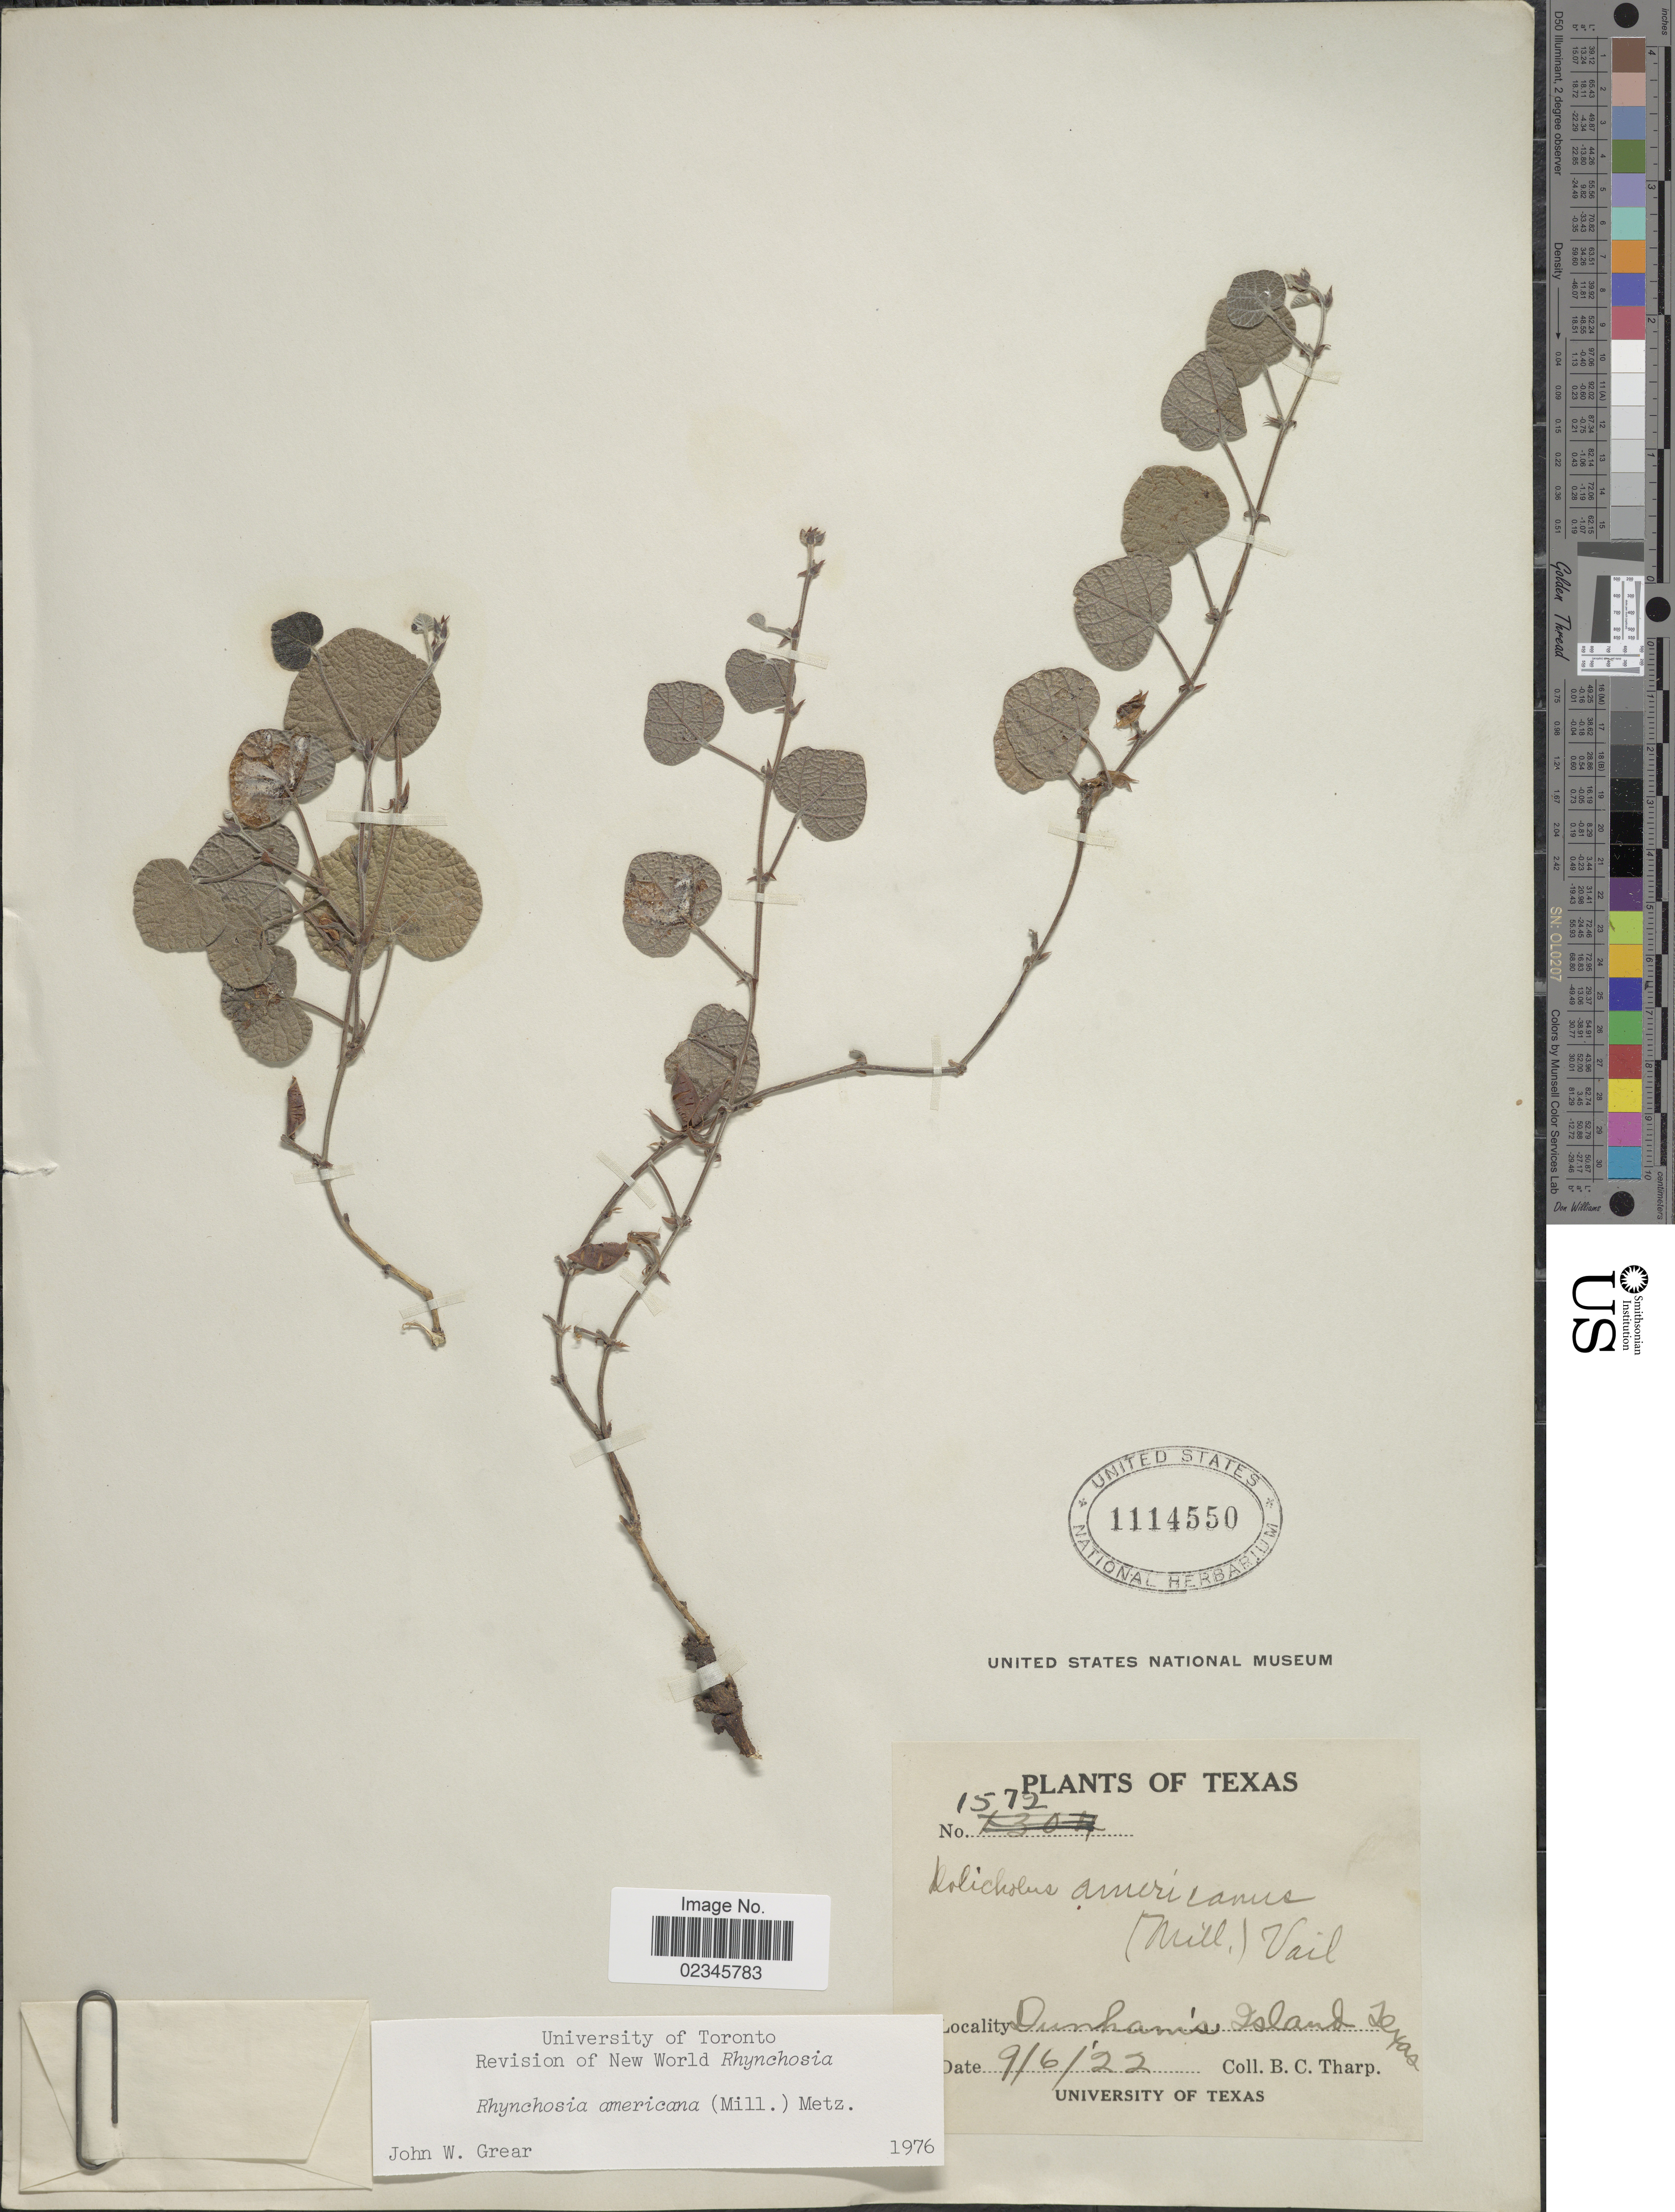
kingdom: Plantae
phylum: Tracheophyta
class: Magnoliopsida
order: Fabales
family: Fabaceae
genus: Rhynchosia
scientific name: Rhynchosia americana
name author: (Mill.) Metz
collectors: B. C. Tharp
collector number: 1572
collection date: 1922-09-06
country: United States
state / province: Texas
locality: Dunham's Island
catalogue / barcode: US 1114550